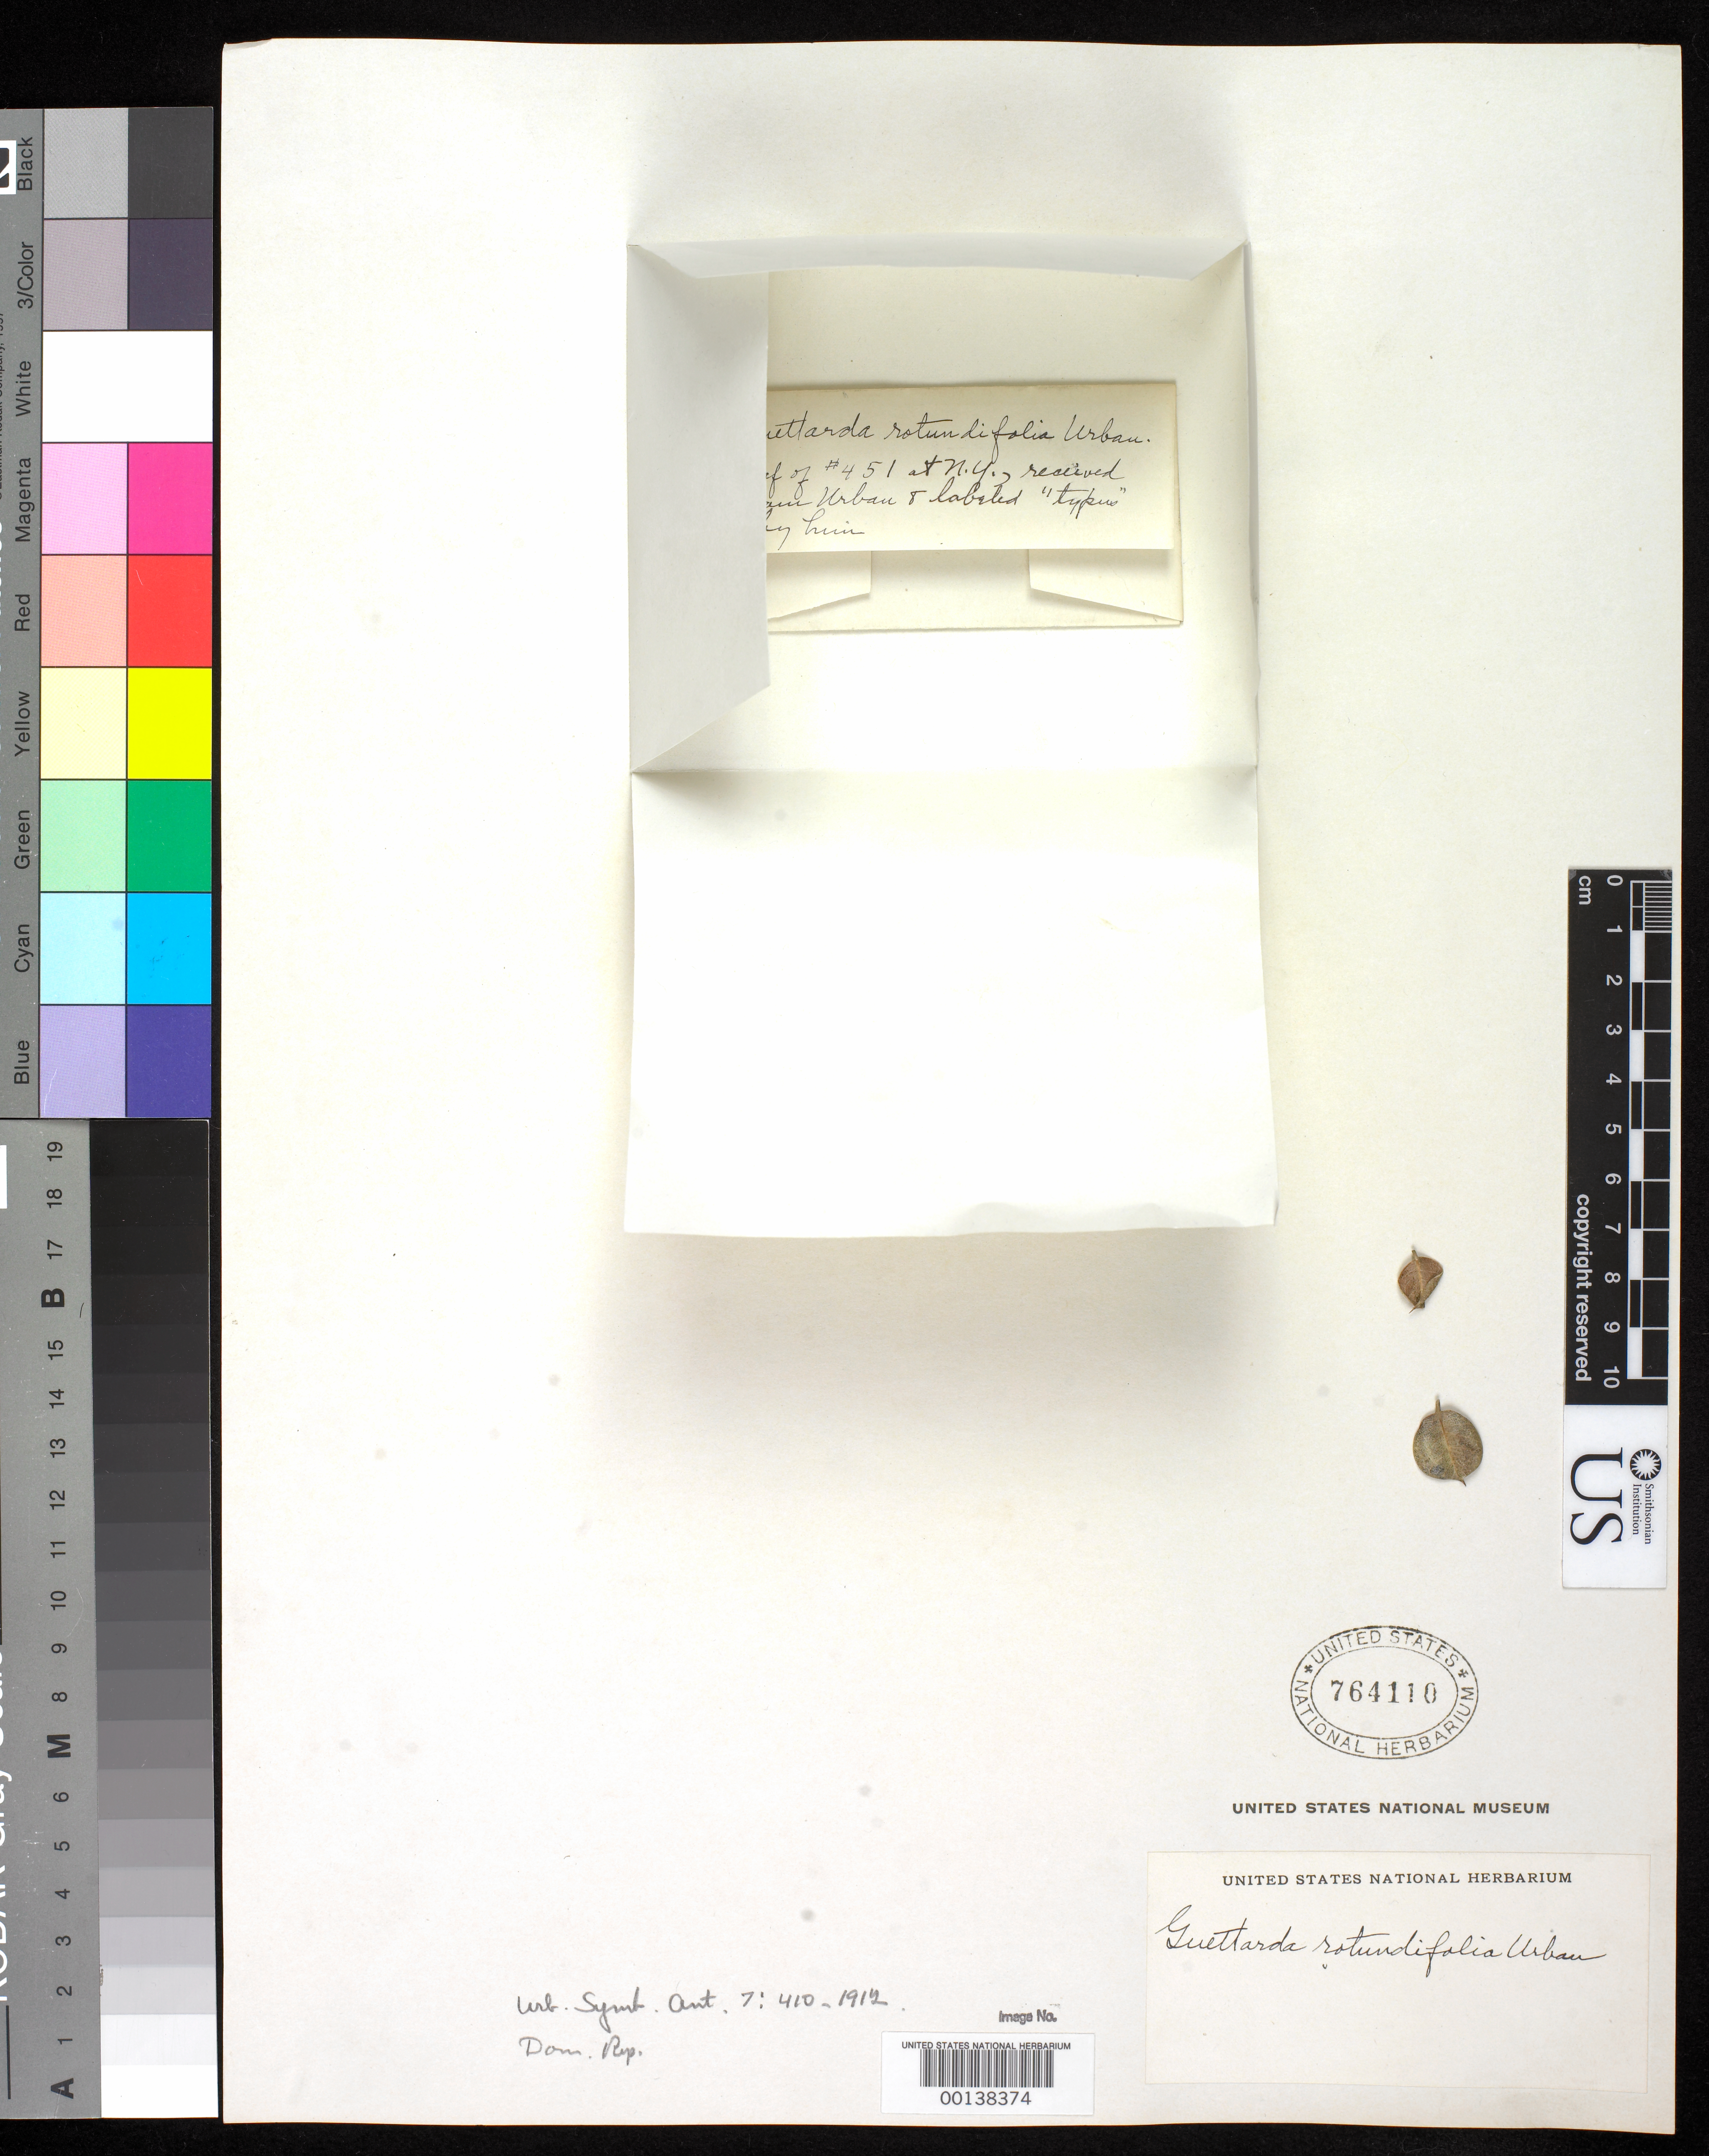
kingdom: Plantae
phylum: Tracheophyta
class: Magnoliopsida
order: Gentianales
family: Rubiaceae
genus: Guettarda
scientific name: Guettarda rotundifolia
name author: Urb.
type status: Type Fragment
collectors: M. D. Fuertes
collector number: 451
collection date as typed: Jul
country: Dominican Republic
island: Hispaniola Island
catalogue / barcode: US 764110